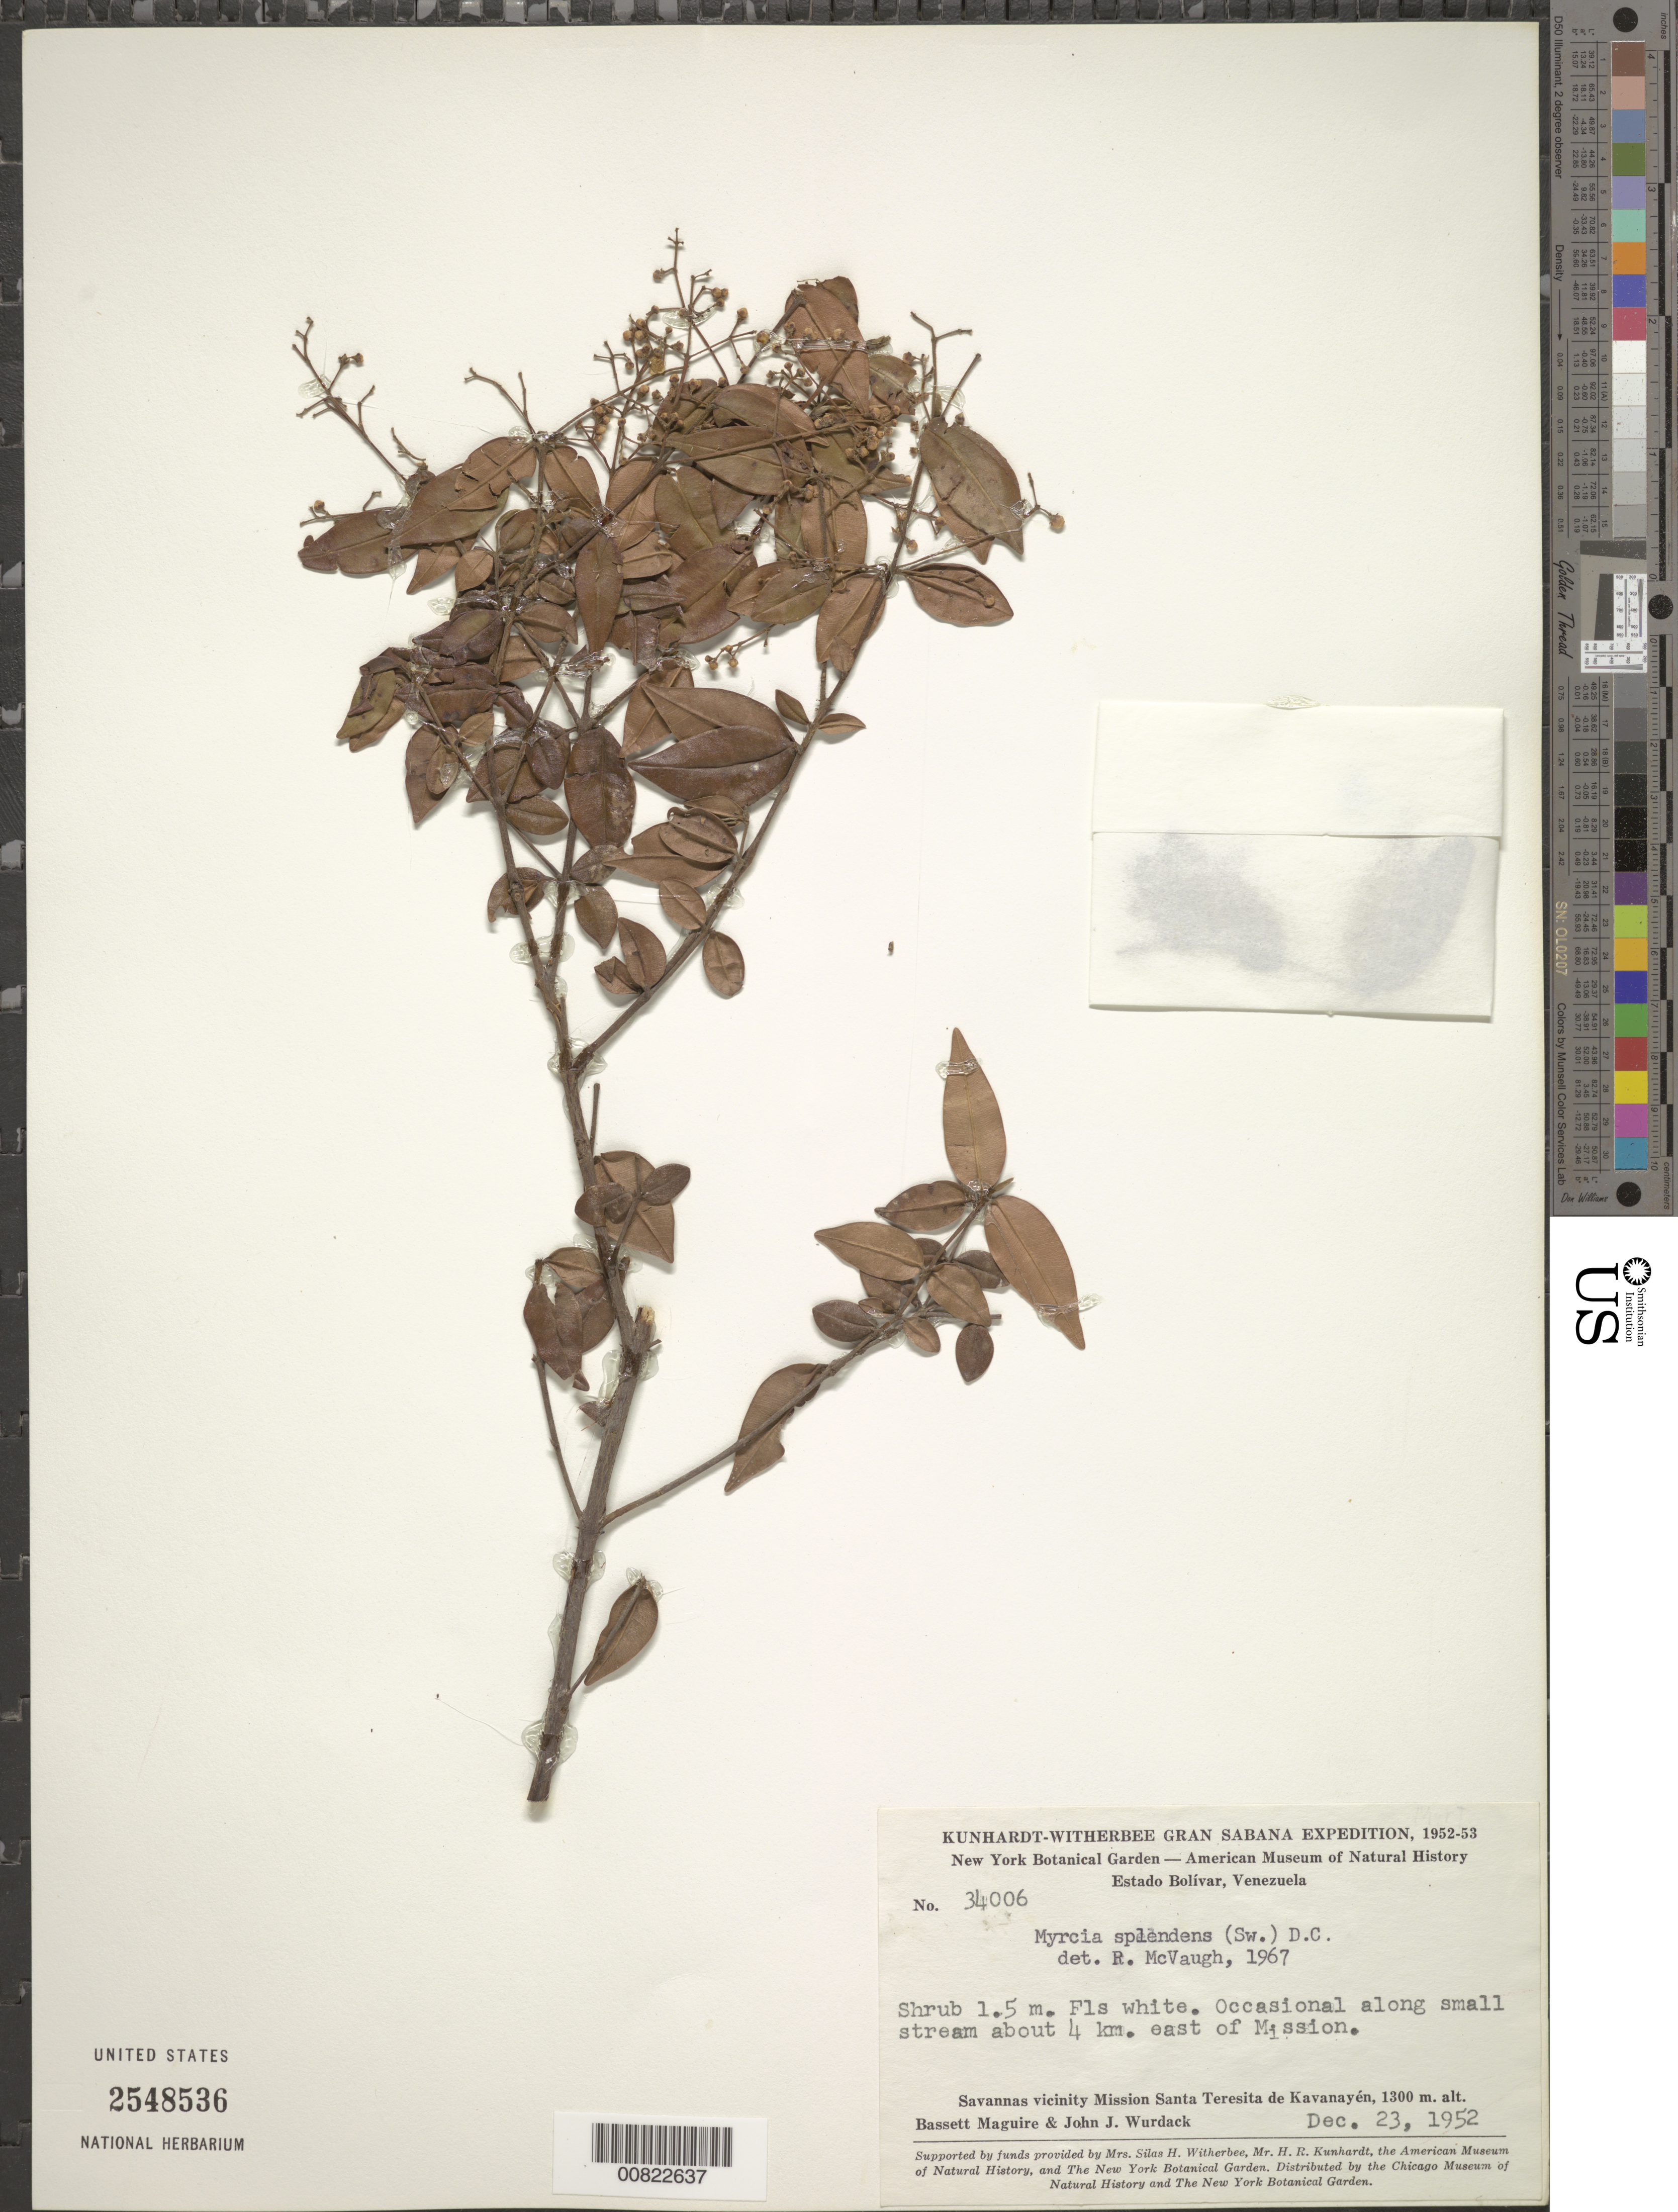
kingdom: Plantae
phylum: Tracheophyta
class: Magnoliopsida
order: Myrtales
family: Myrtaceae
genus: Myrcia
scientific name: Myrcia splendens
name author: (Sw.) DC.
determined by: McVaugh, R.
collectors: B. Maguire & J. J. Wurdack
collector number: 34006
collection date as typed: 23-Dec-52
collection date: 1952-12-23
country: Venezuela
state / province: Bolívar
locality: Mission Santa Teresita de Kavanayén, 4 km E of Mission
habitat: Savanna, along small stream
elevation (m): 1300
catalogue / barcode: US 2548536